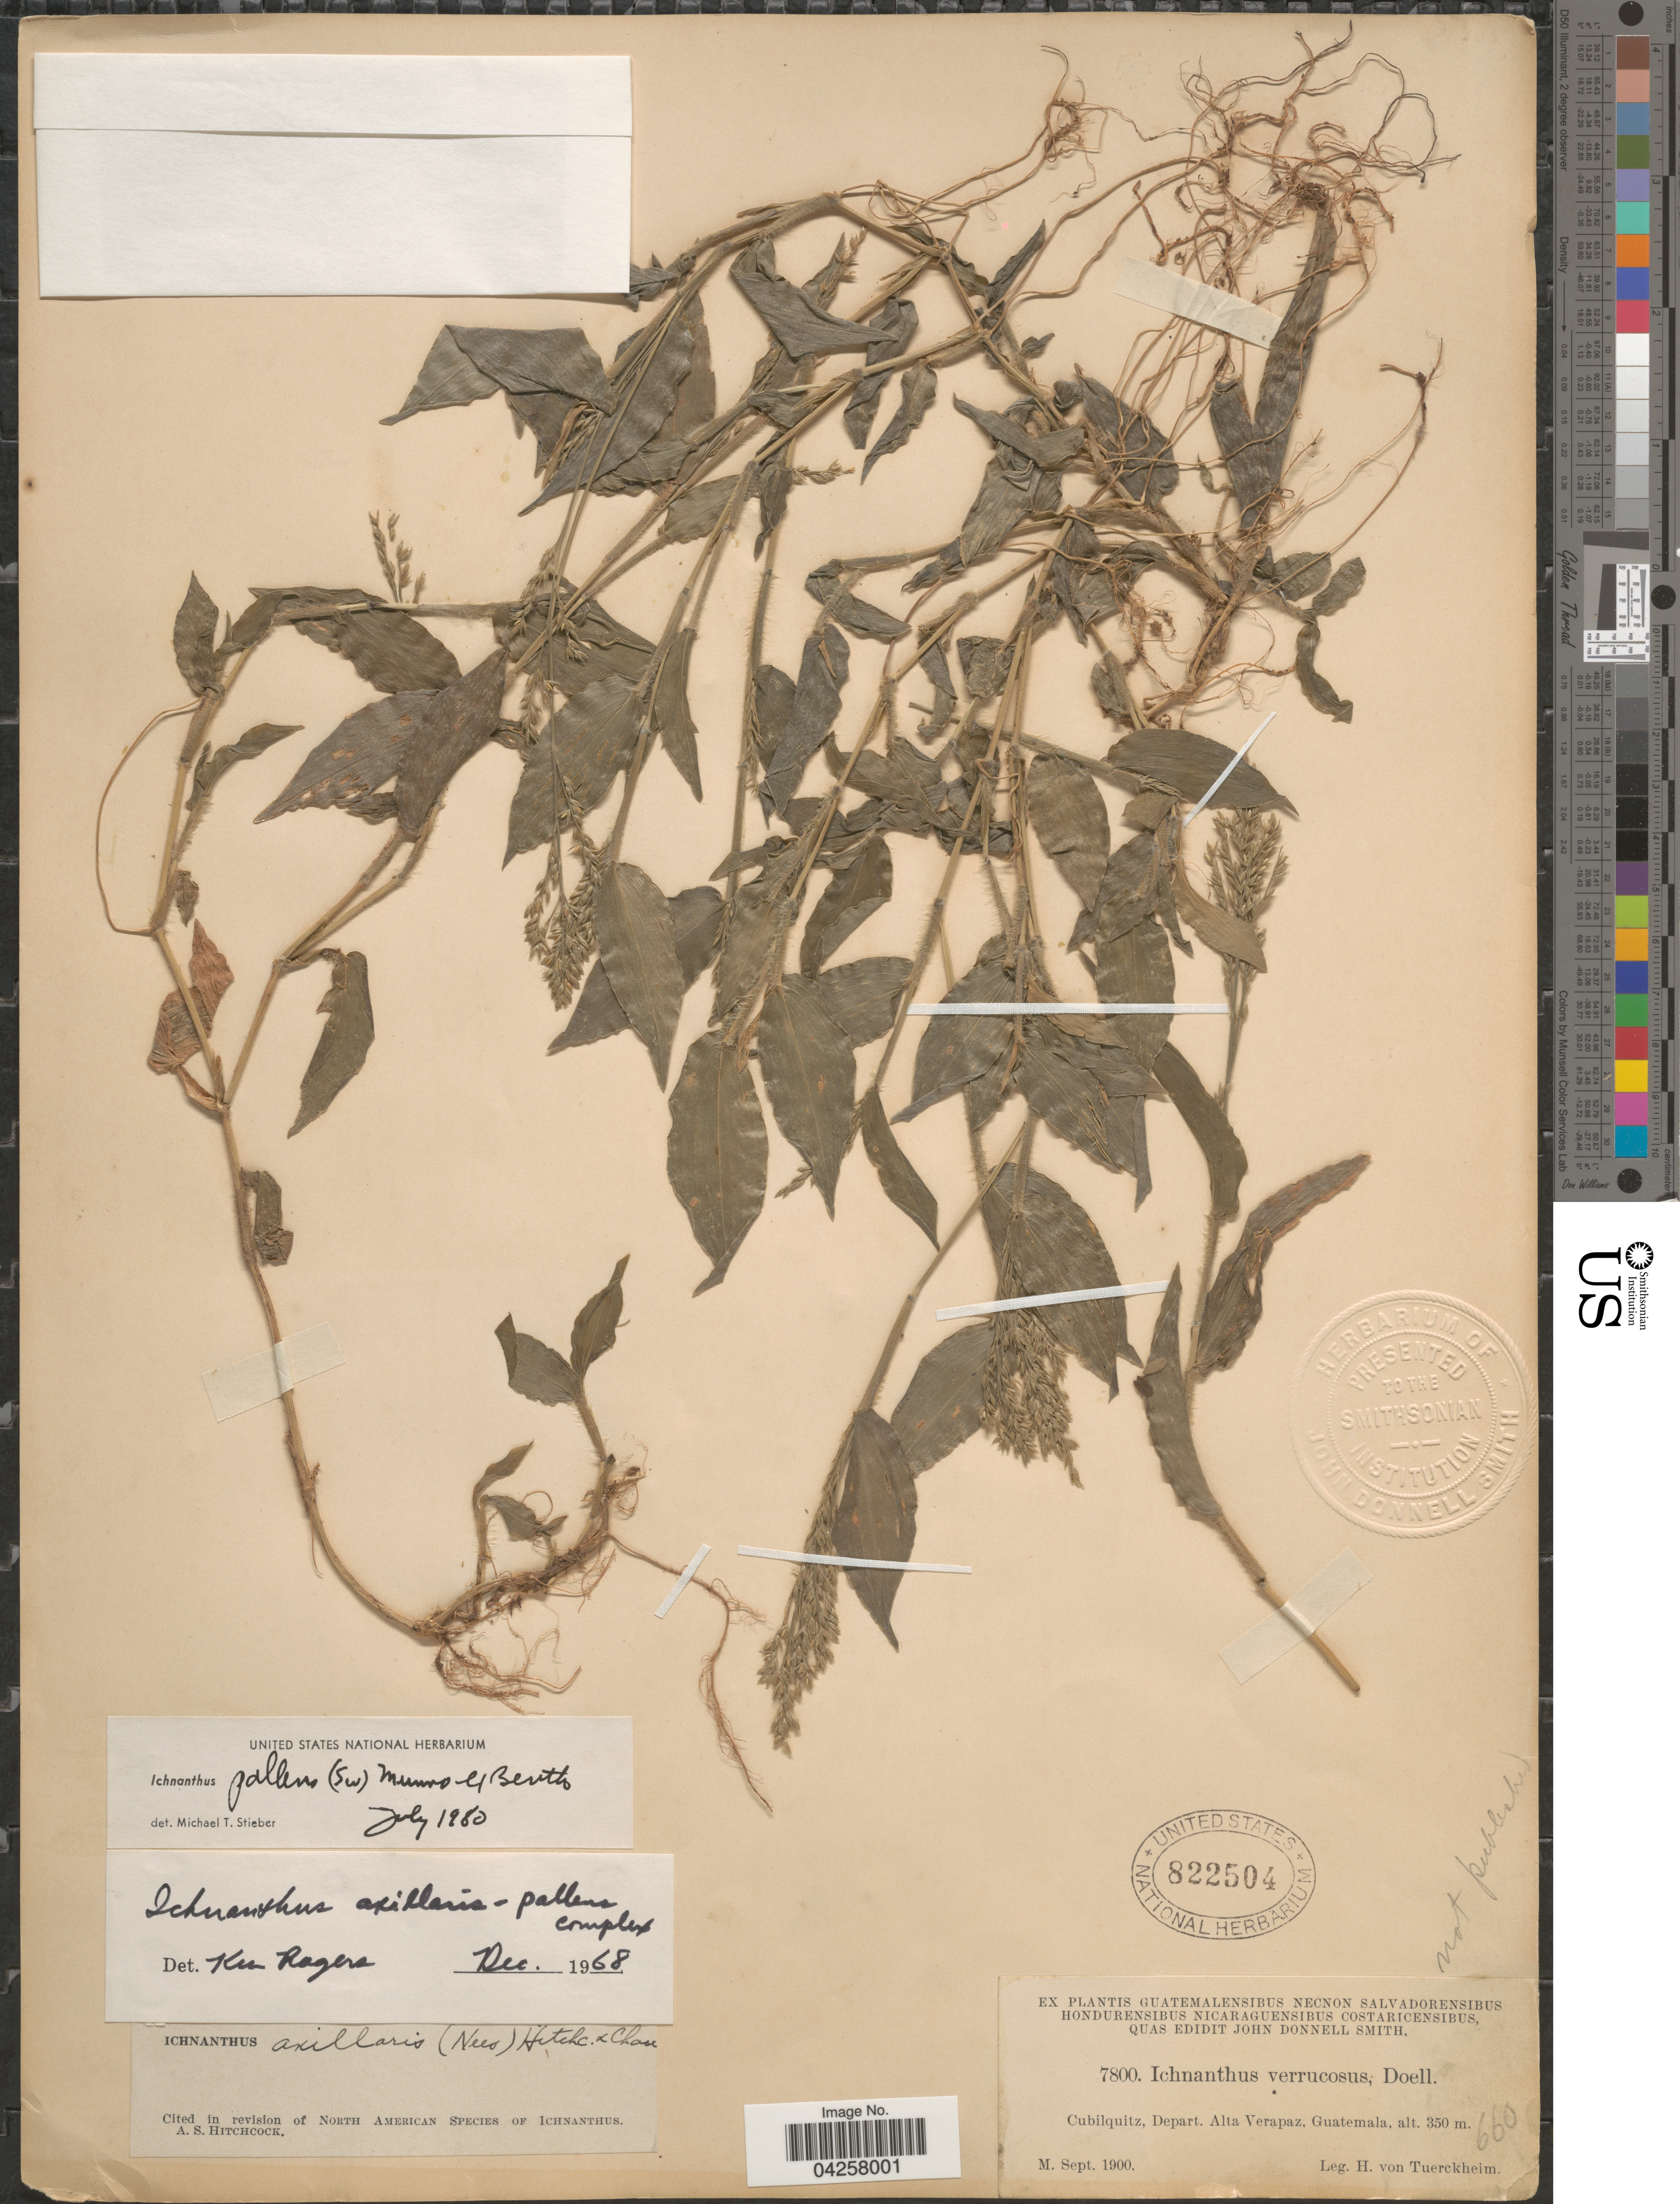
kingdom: Plantae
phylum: Tracheophyta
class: Liliopsida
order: Poales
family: Poaceae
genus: Ichnanthus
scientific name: Ichnanthus pallens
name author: (Sw.) Munro ex Benth.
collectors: H. von Tuerckheim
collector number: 7800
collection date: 1900-09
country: Guatemala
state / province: Alta Verapaz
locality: Cubilquitz, Depart. Alta Verapaz.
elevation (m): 350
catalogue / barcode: US 822504